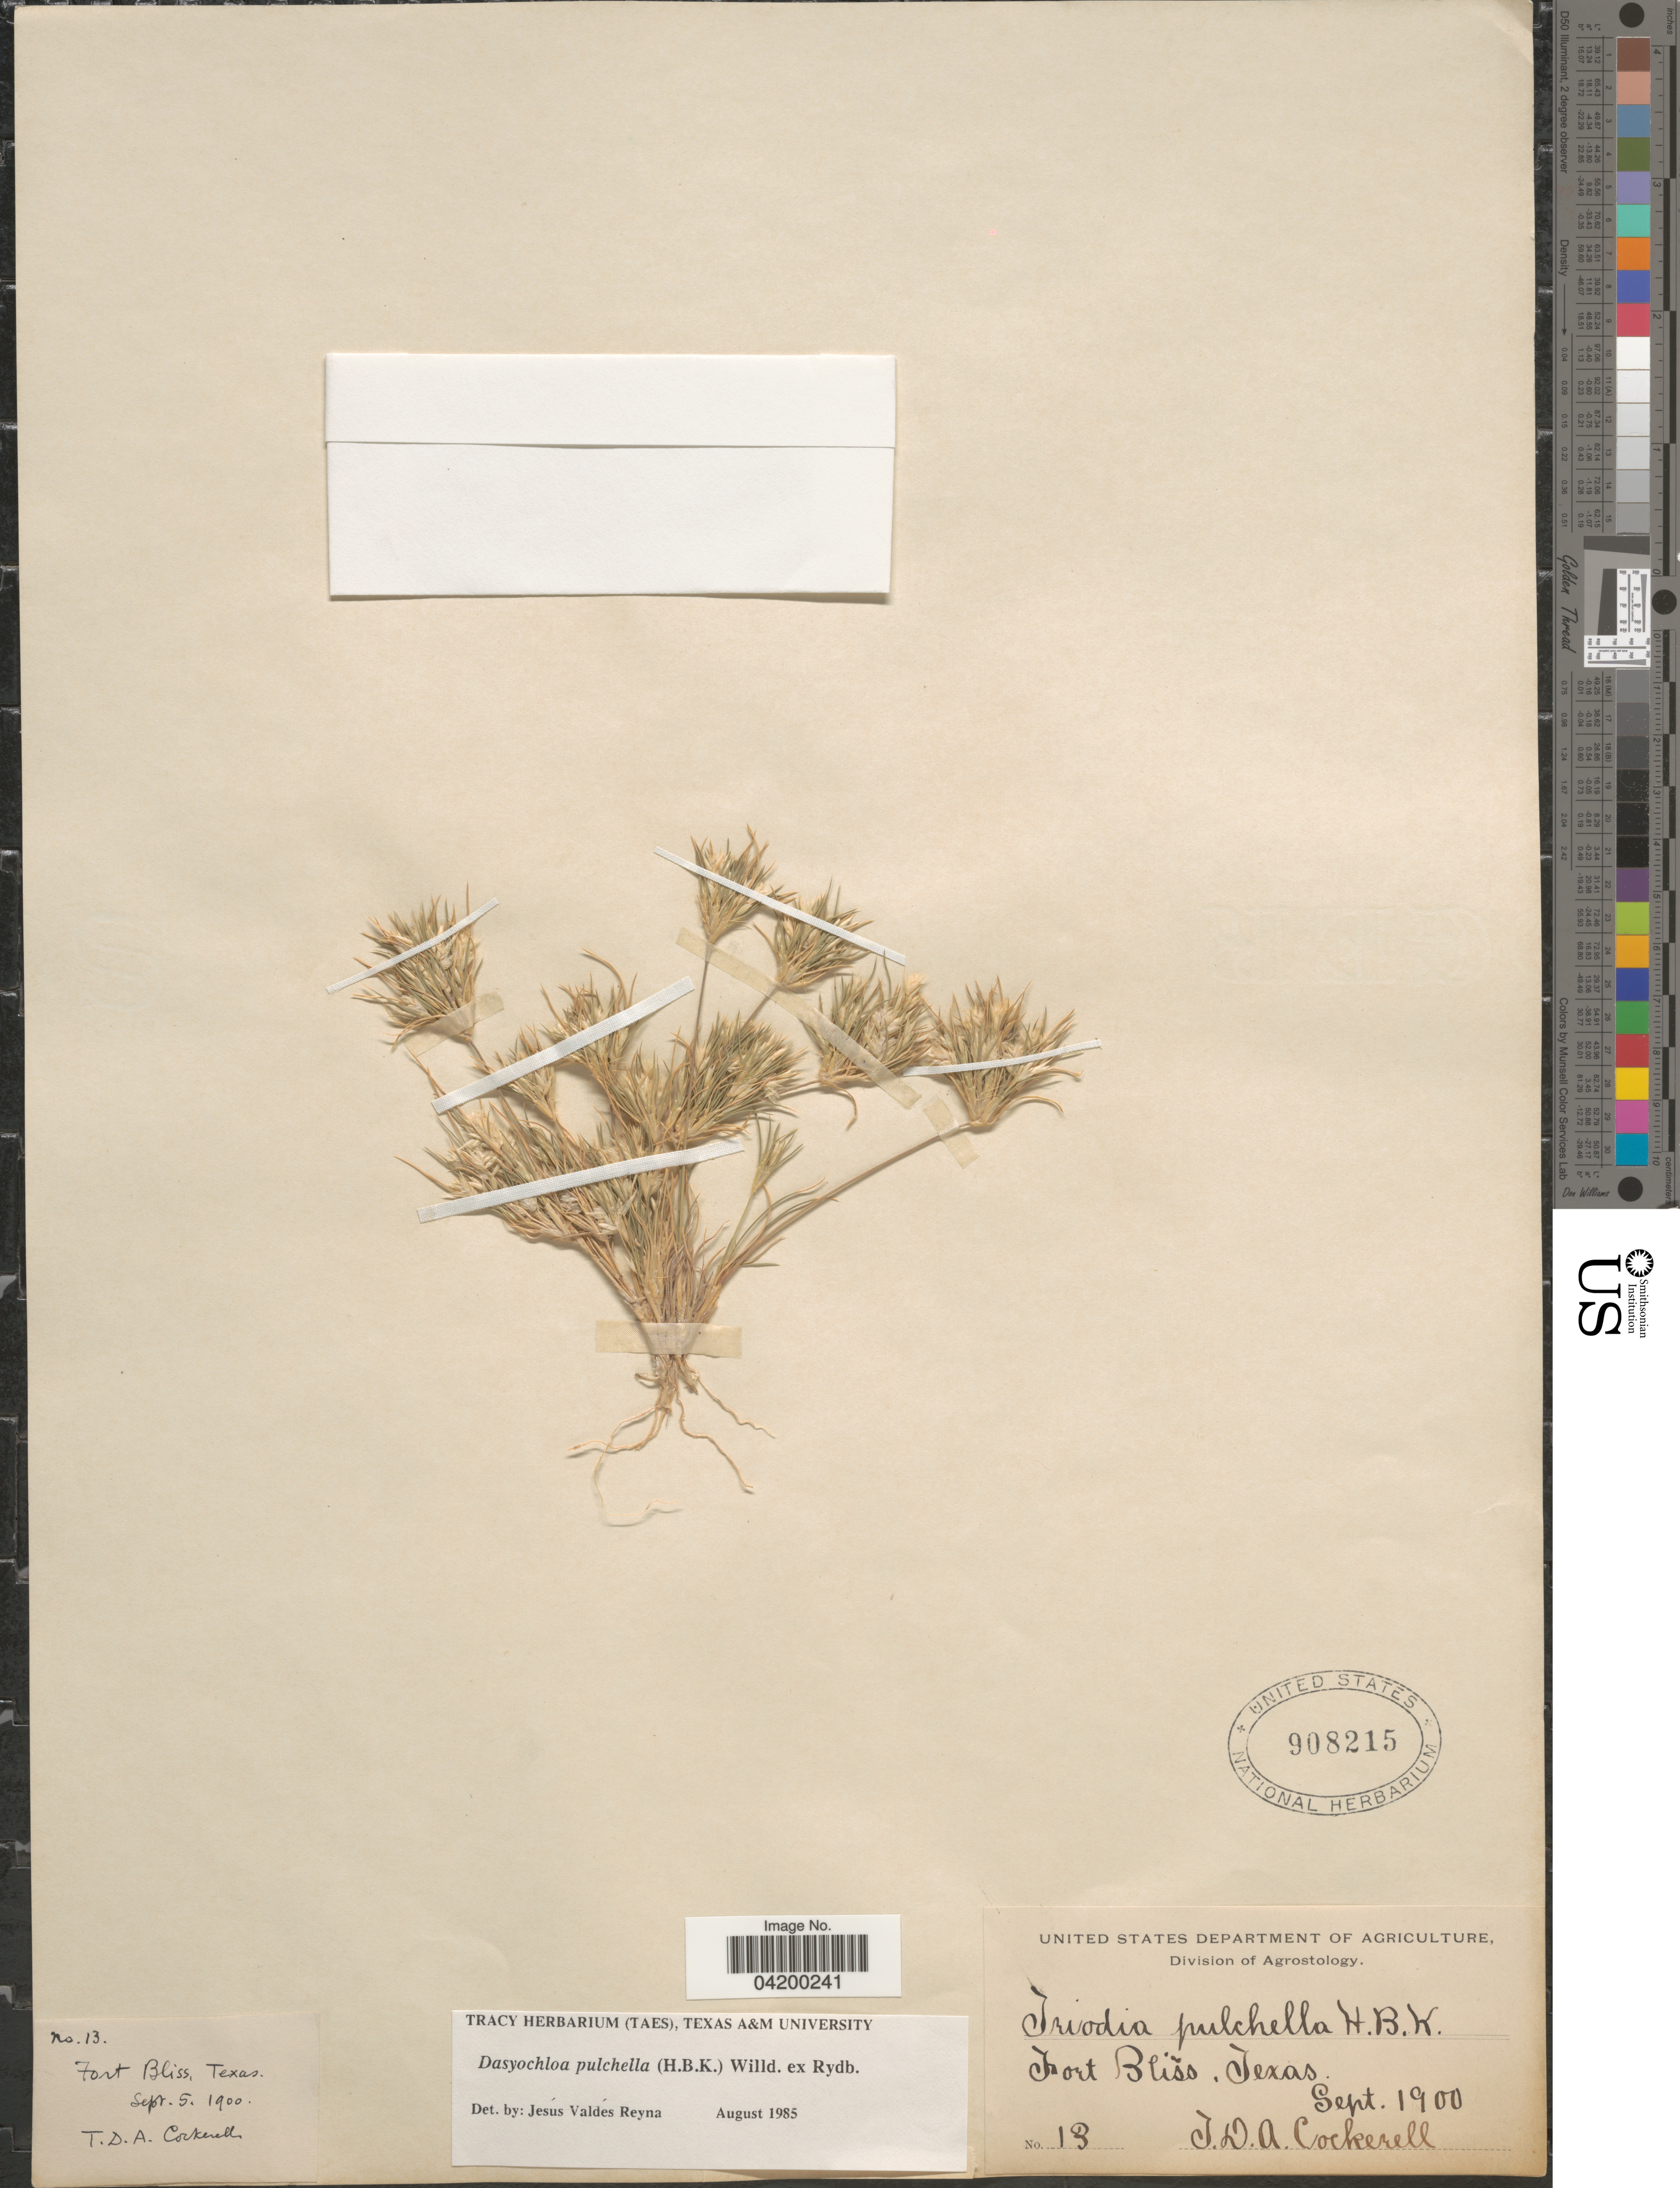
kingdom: Plantae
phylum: Tracheophyta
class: Liliopsida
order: Poales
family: Poaceae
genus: Dasyochloa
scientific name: Dasyochloa pulchella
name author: (Kunth) Willd. ex Rydb.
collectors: T. Cockerell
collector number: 13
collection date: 1900-09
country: United States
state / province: Texas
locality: Fort Bliss.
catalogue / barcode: US 908215